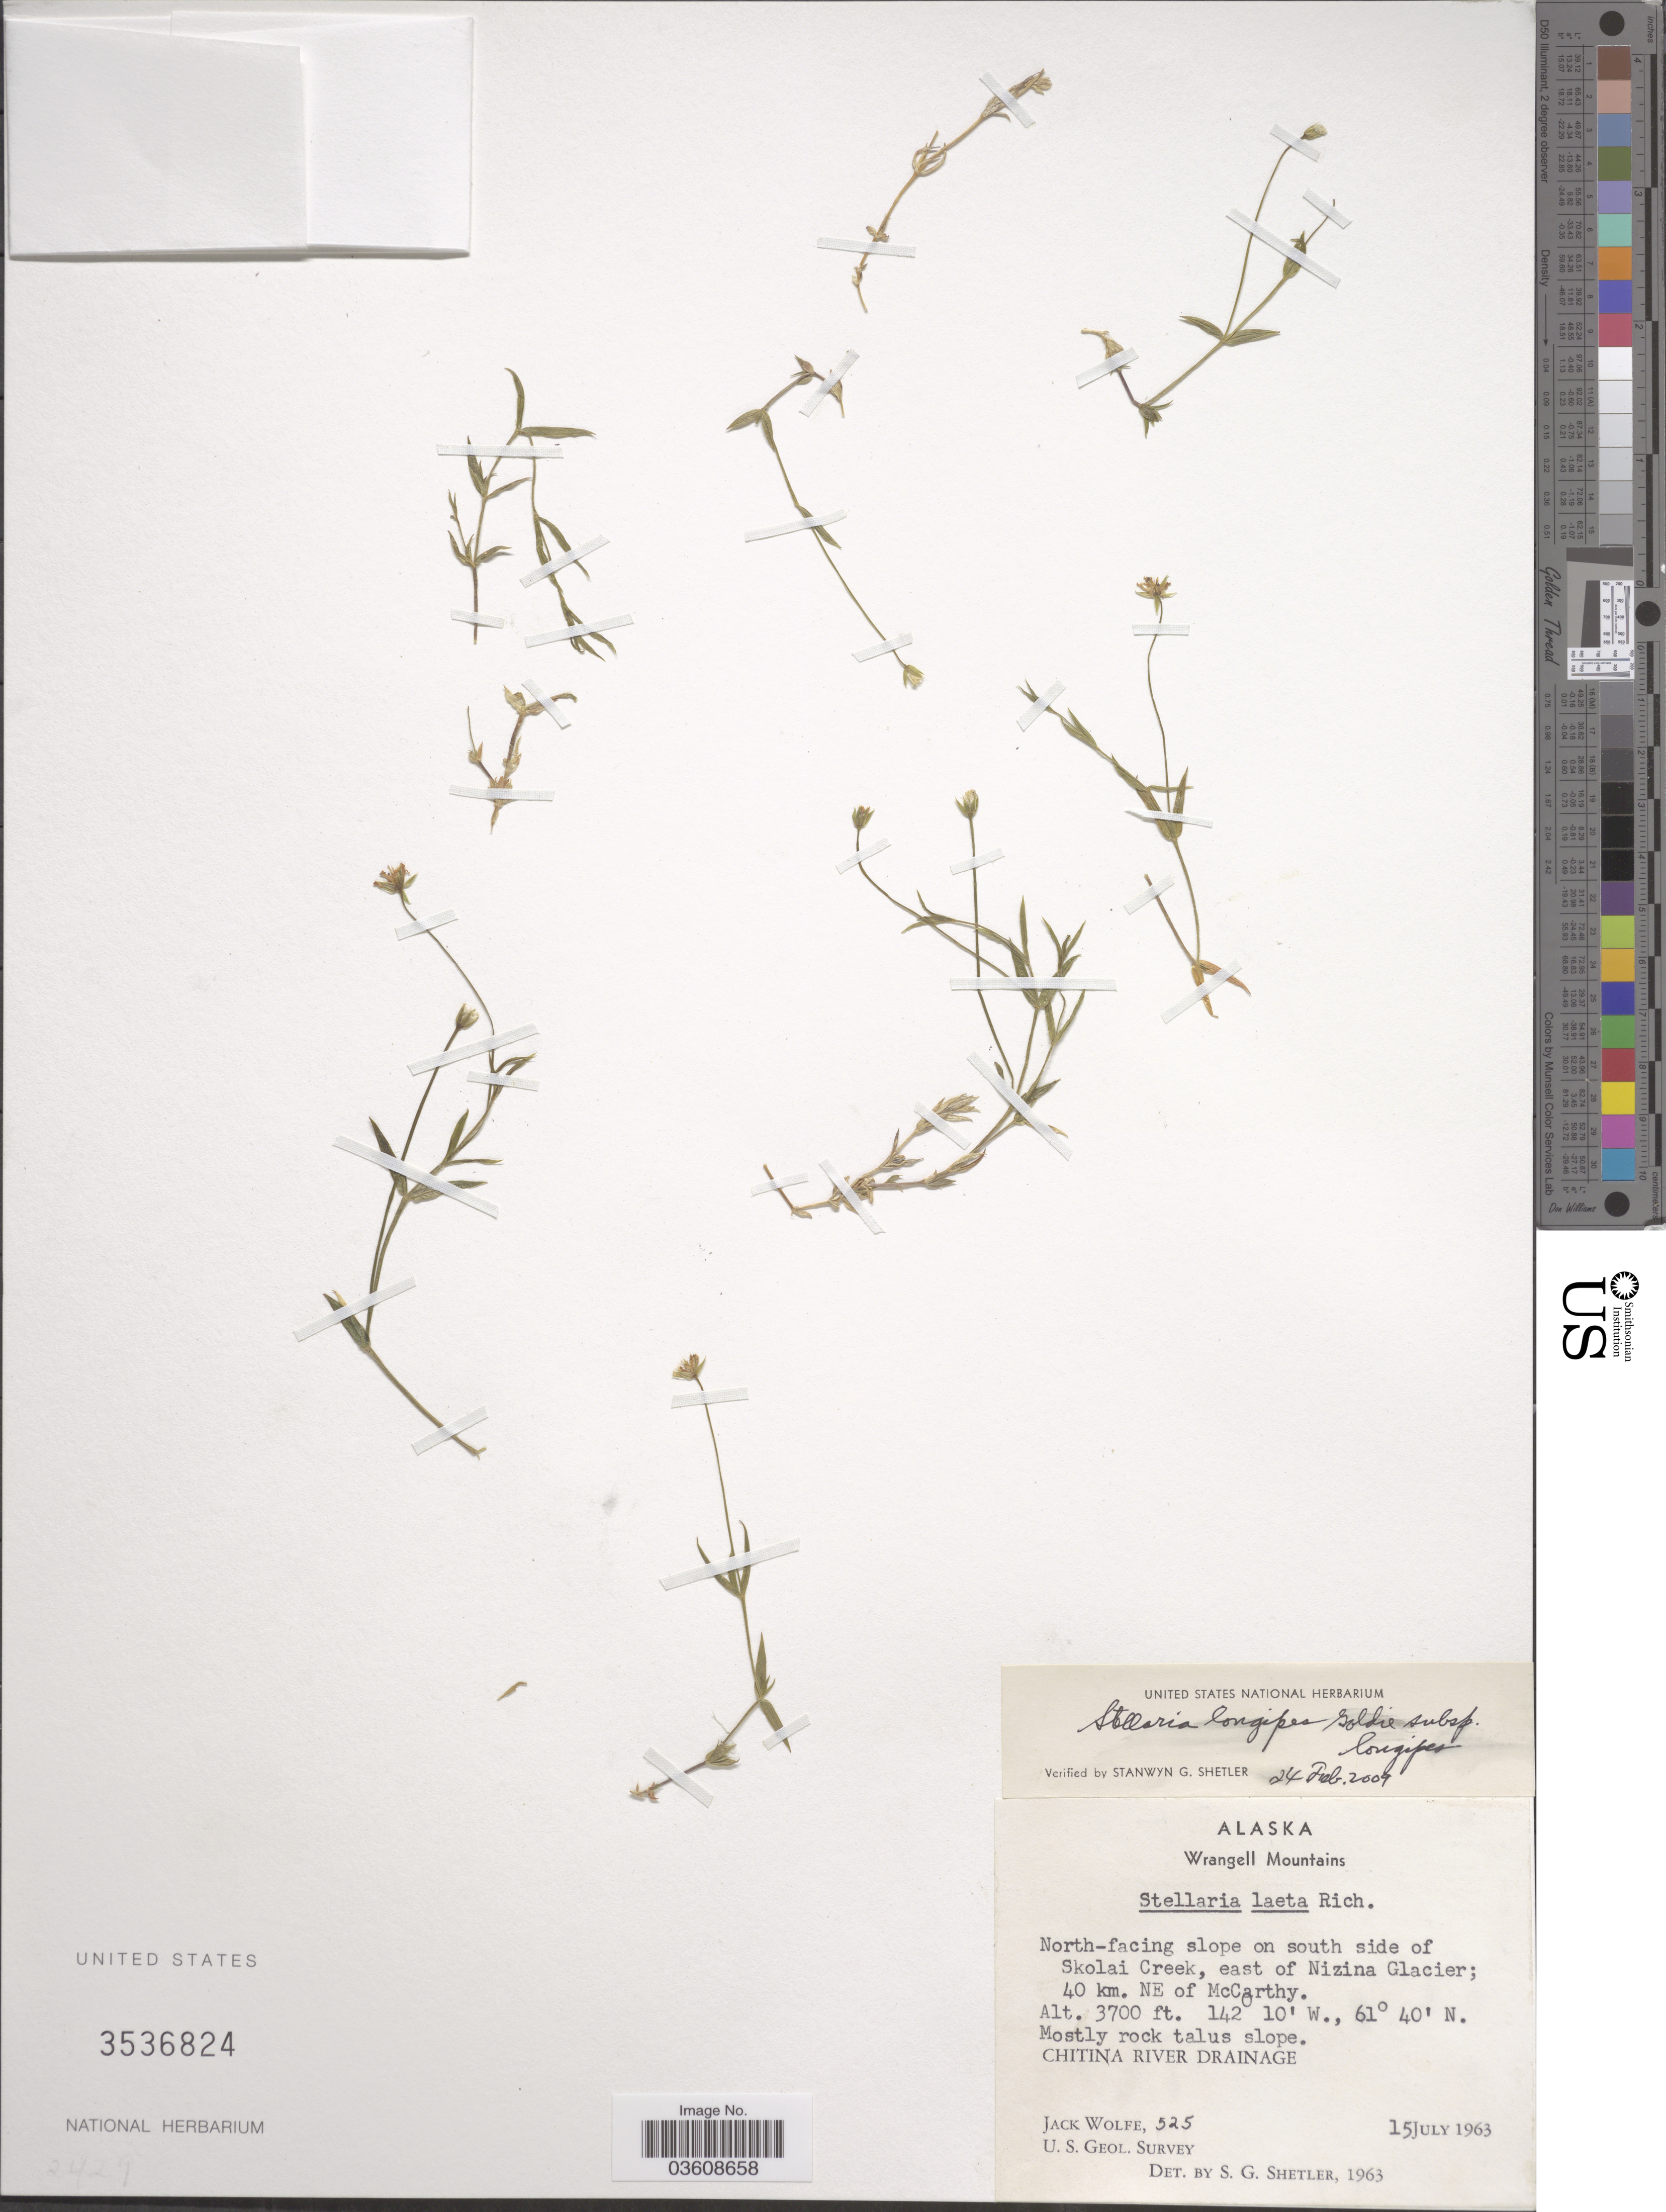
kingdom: Plantae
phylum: Tracheophyta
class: Magnoliopsida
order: Caryophyllales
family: Caryophyllaceae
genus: Stellaria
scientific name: Stellaria longipes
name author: Goldie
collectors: J. Wolfe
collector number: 525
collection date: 1963-07-15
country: United States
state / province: Alaska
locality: Wrangell Mountains. North-facing slope on south side of Skolai Creek, east of Nizina Glacier; 40 km. NE of McCarthy. Chitina River Drainage.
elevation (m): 1128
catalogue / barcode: US 3536824